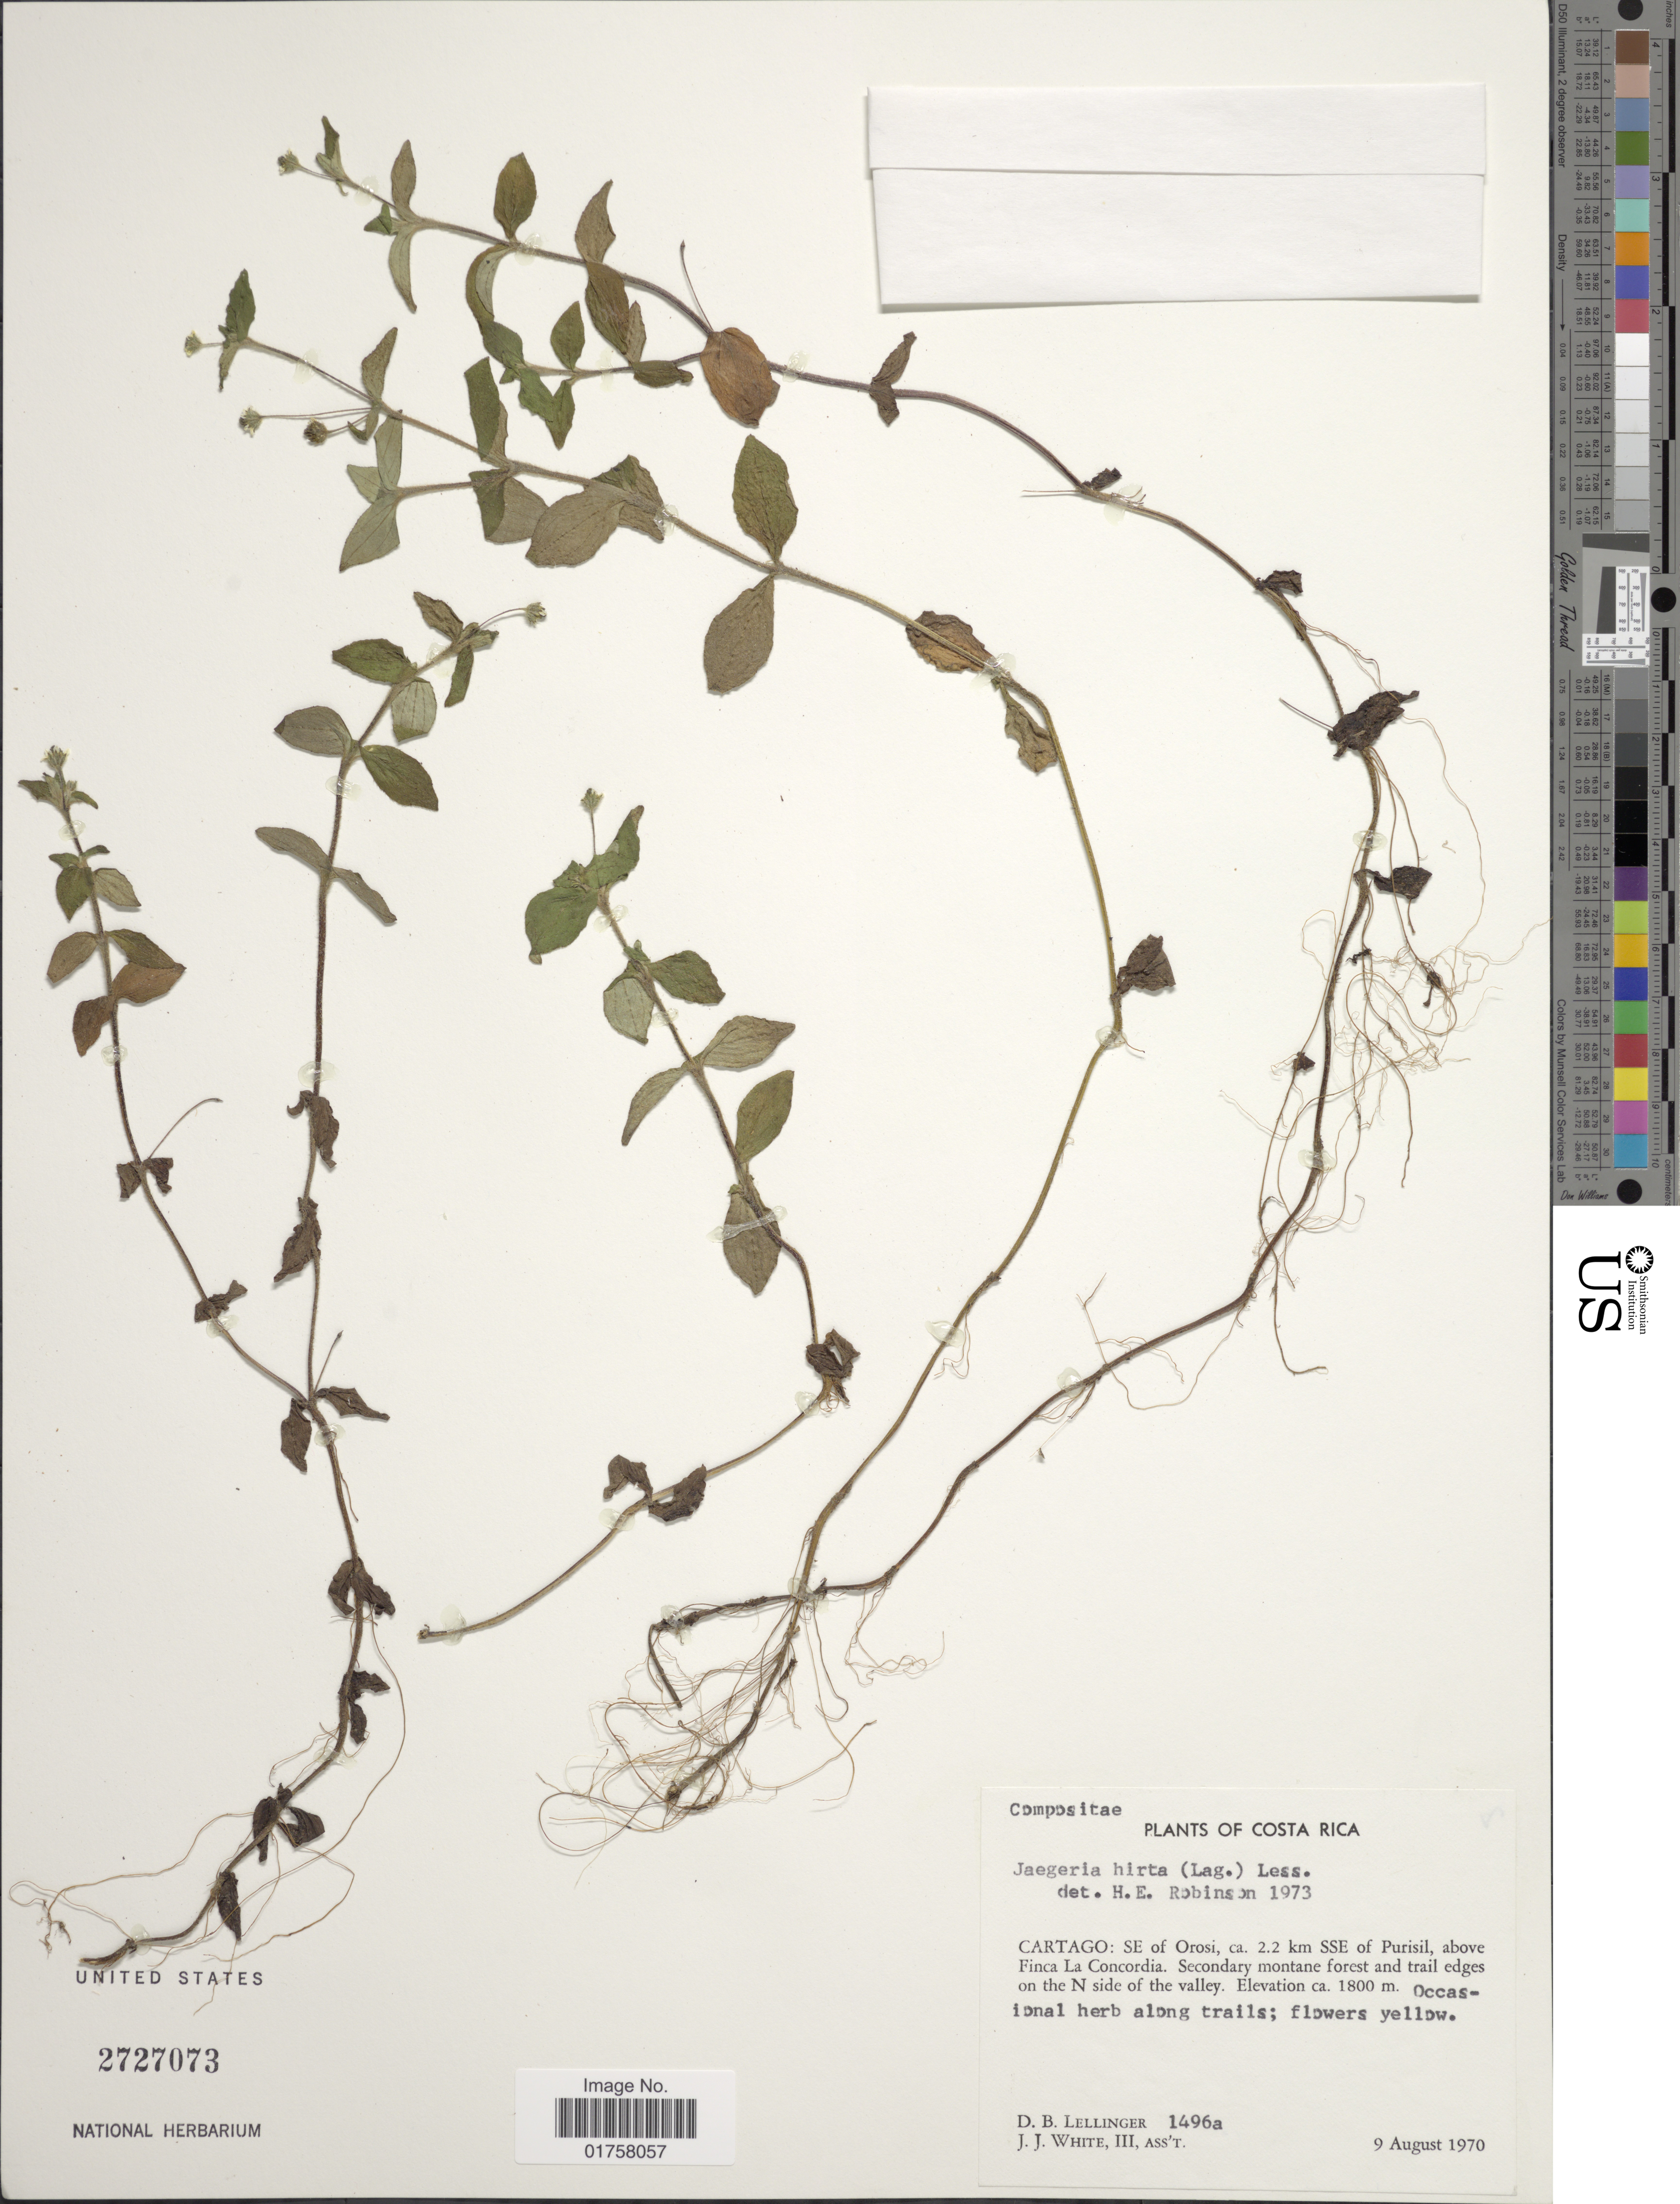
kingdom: Plantae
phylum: Tracheophyta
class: Magnoliopsida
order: Asterales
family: Asteraceae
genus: Jaegeria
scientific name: Jaegeria hirta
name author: (Lag.) Less.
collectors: D. B. Lellinger & J. J. White III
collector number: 1496a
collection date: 1970-08-09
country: Costa Rica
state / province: Cartago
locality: SE of Orosi, ca. 2.2 km SSE of Purisil, above Finca La Concordia. Secondary montane forest and trail edges on the N side of the valley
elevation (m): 1800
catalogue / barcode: US 2727073